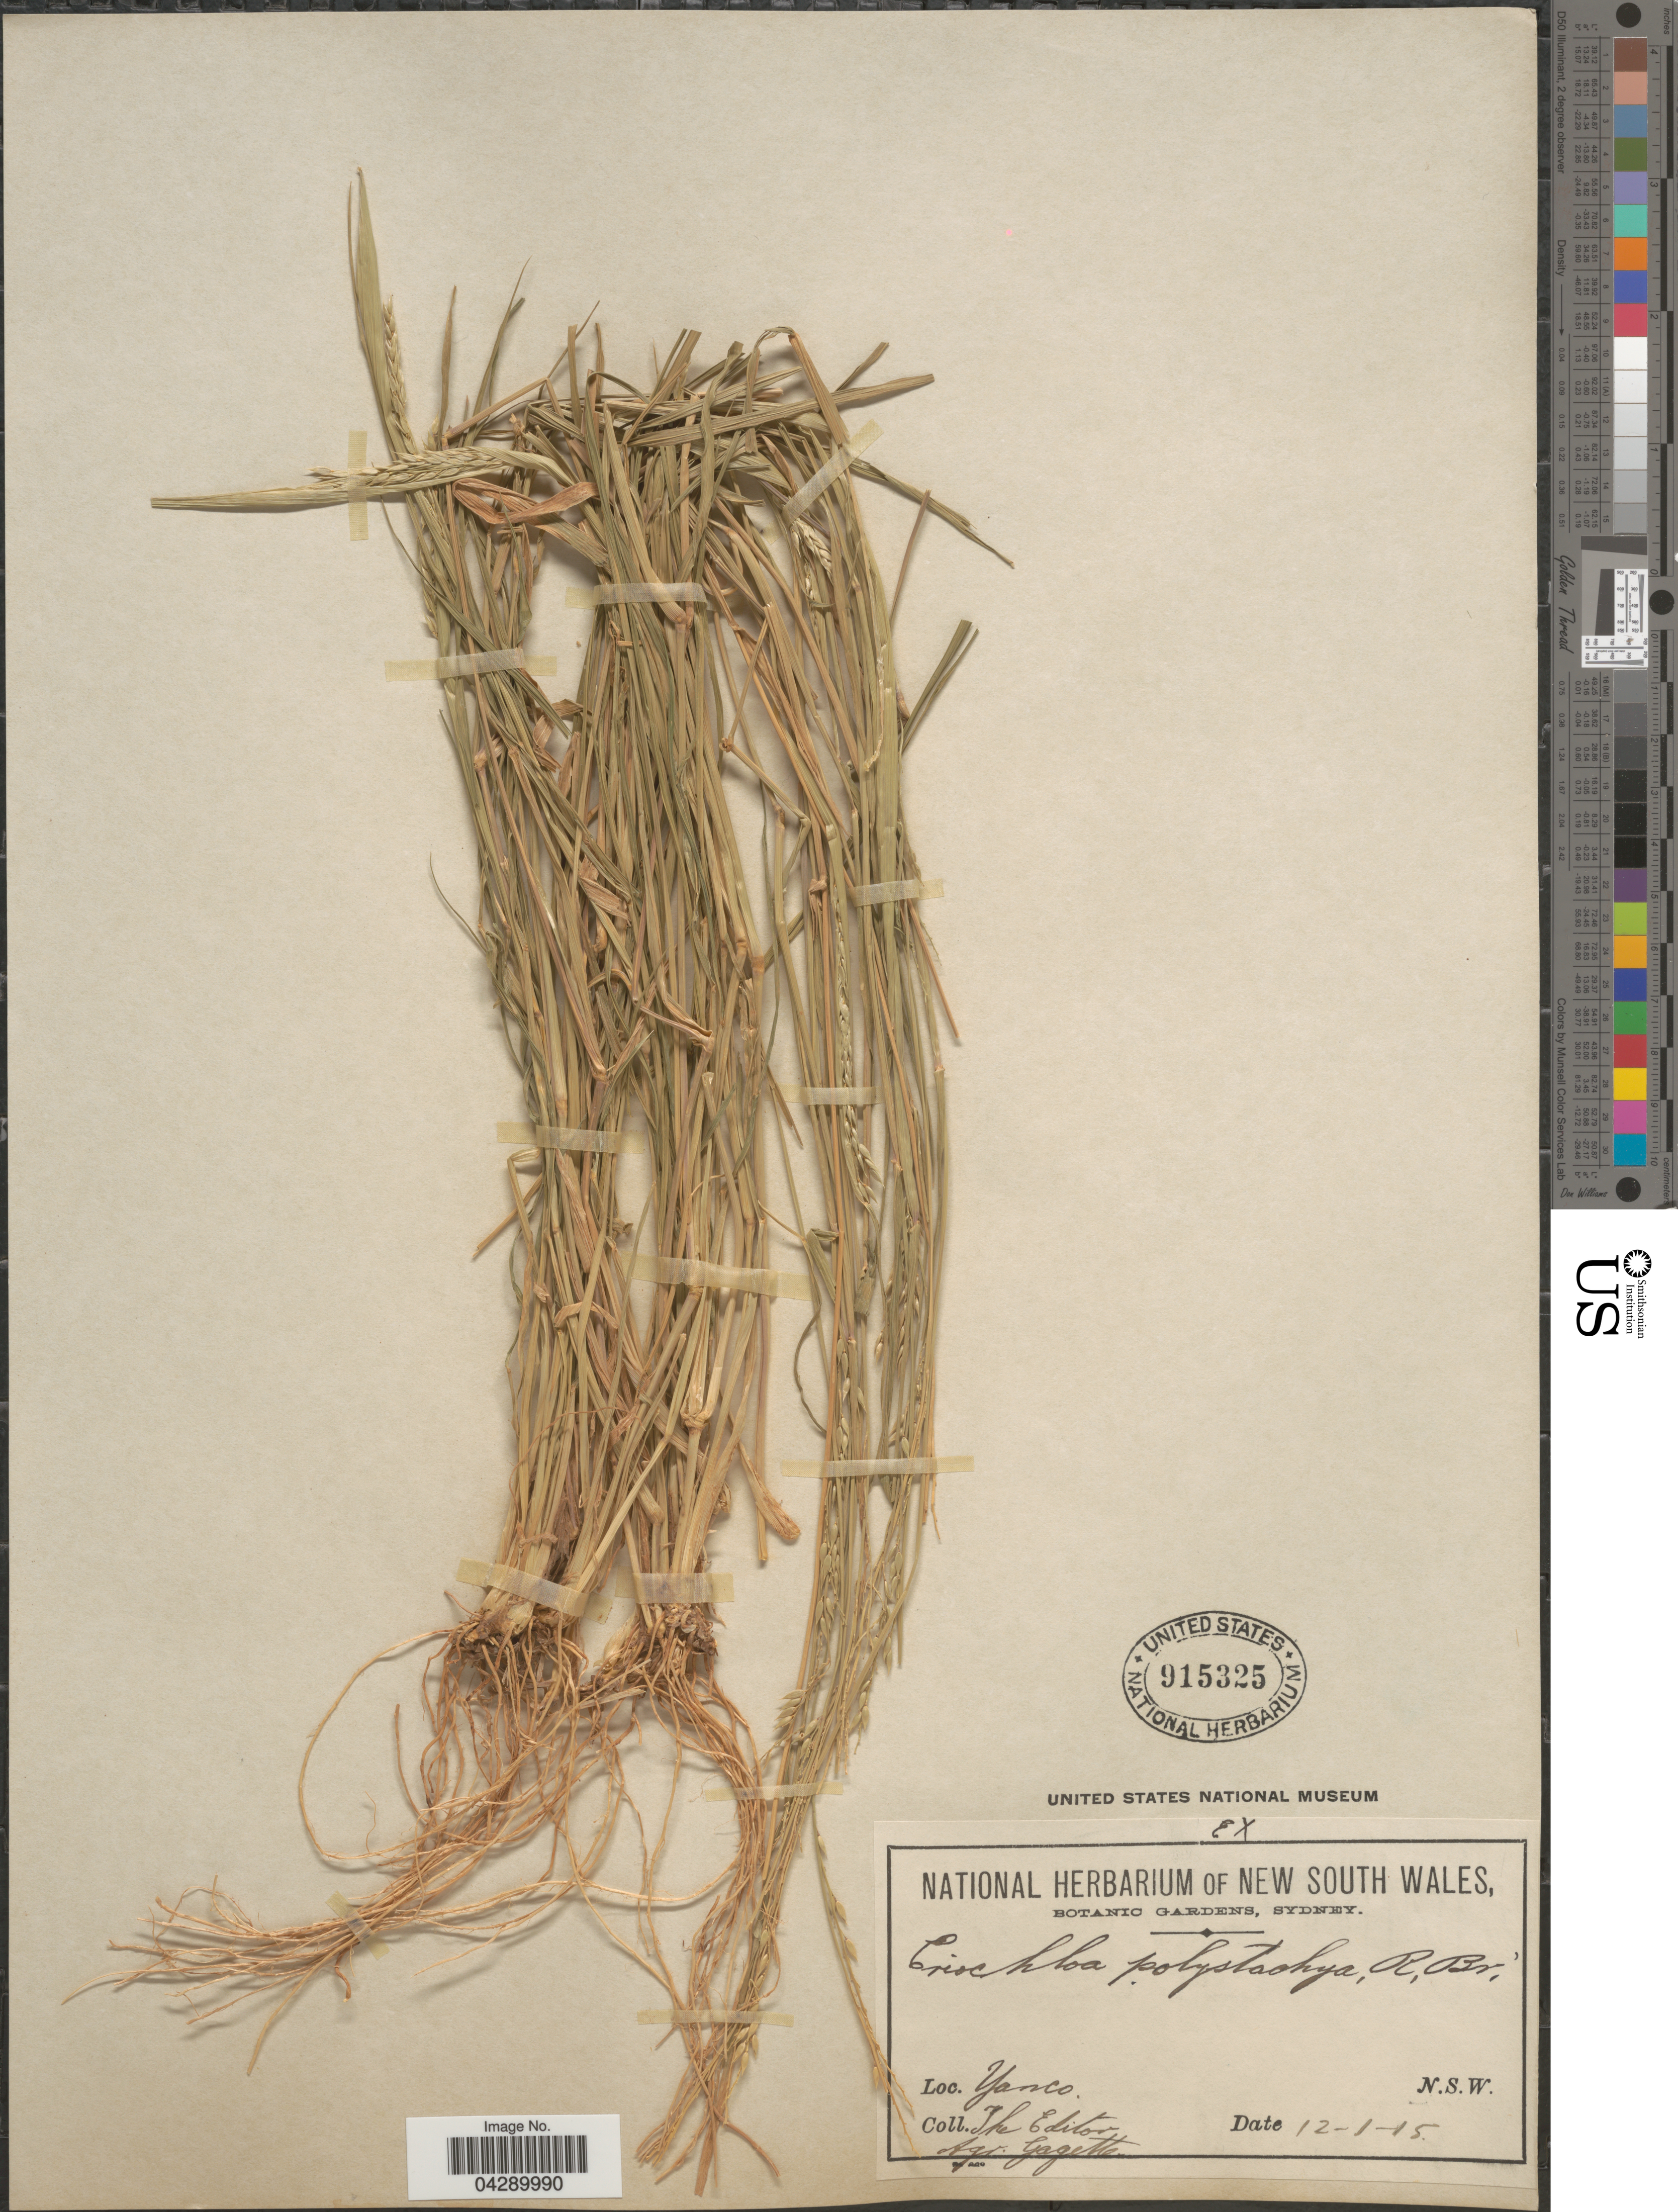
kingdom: Plantae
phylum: Tracheophyta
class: Liliopsida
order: Poales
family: Poaceae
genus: Eriochloa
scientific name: Eriochloa punctata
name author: (L.) Desv. ex Ham.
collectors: The Editor Agr. Gazette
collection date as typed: Transcribed d/m/y: 12/1/15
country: Australia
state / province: New South Wales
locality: Yanco.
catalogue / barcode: US 915325